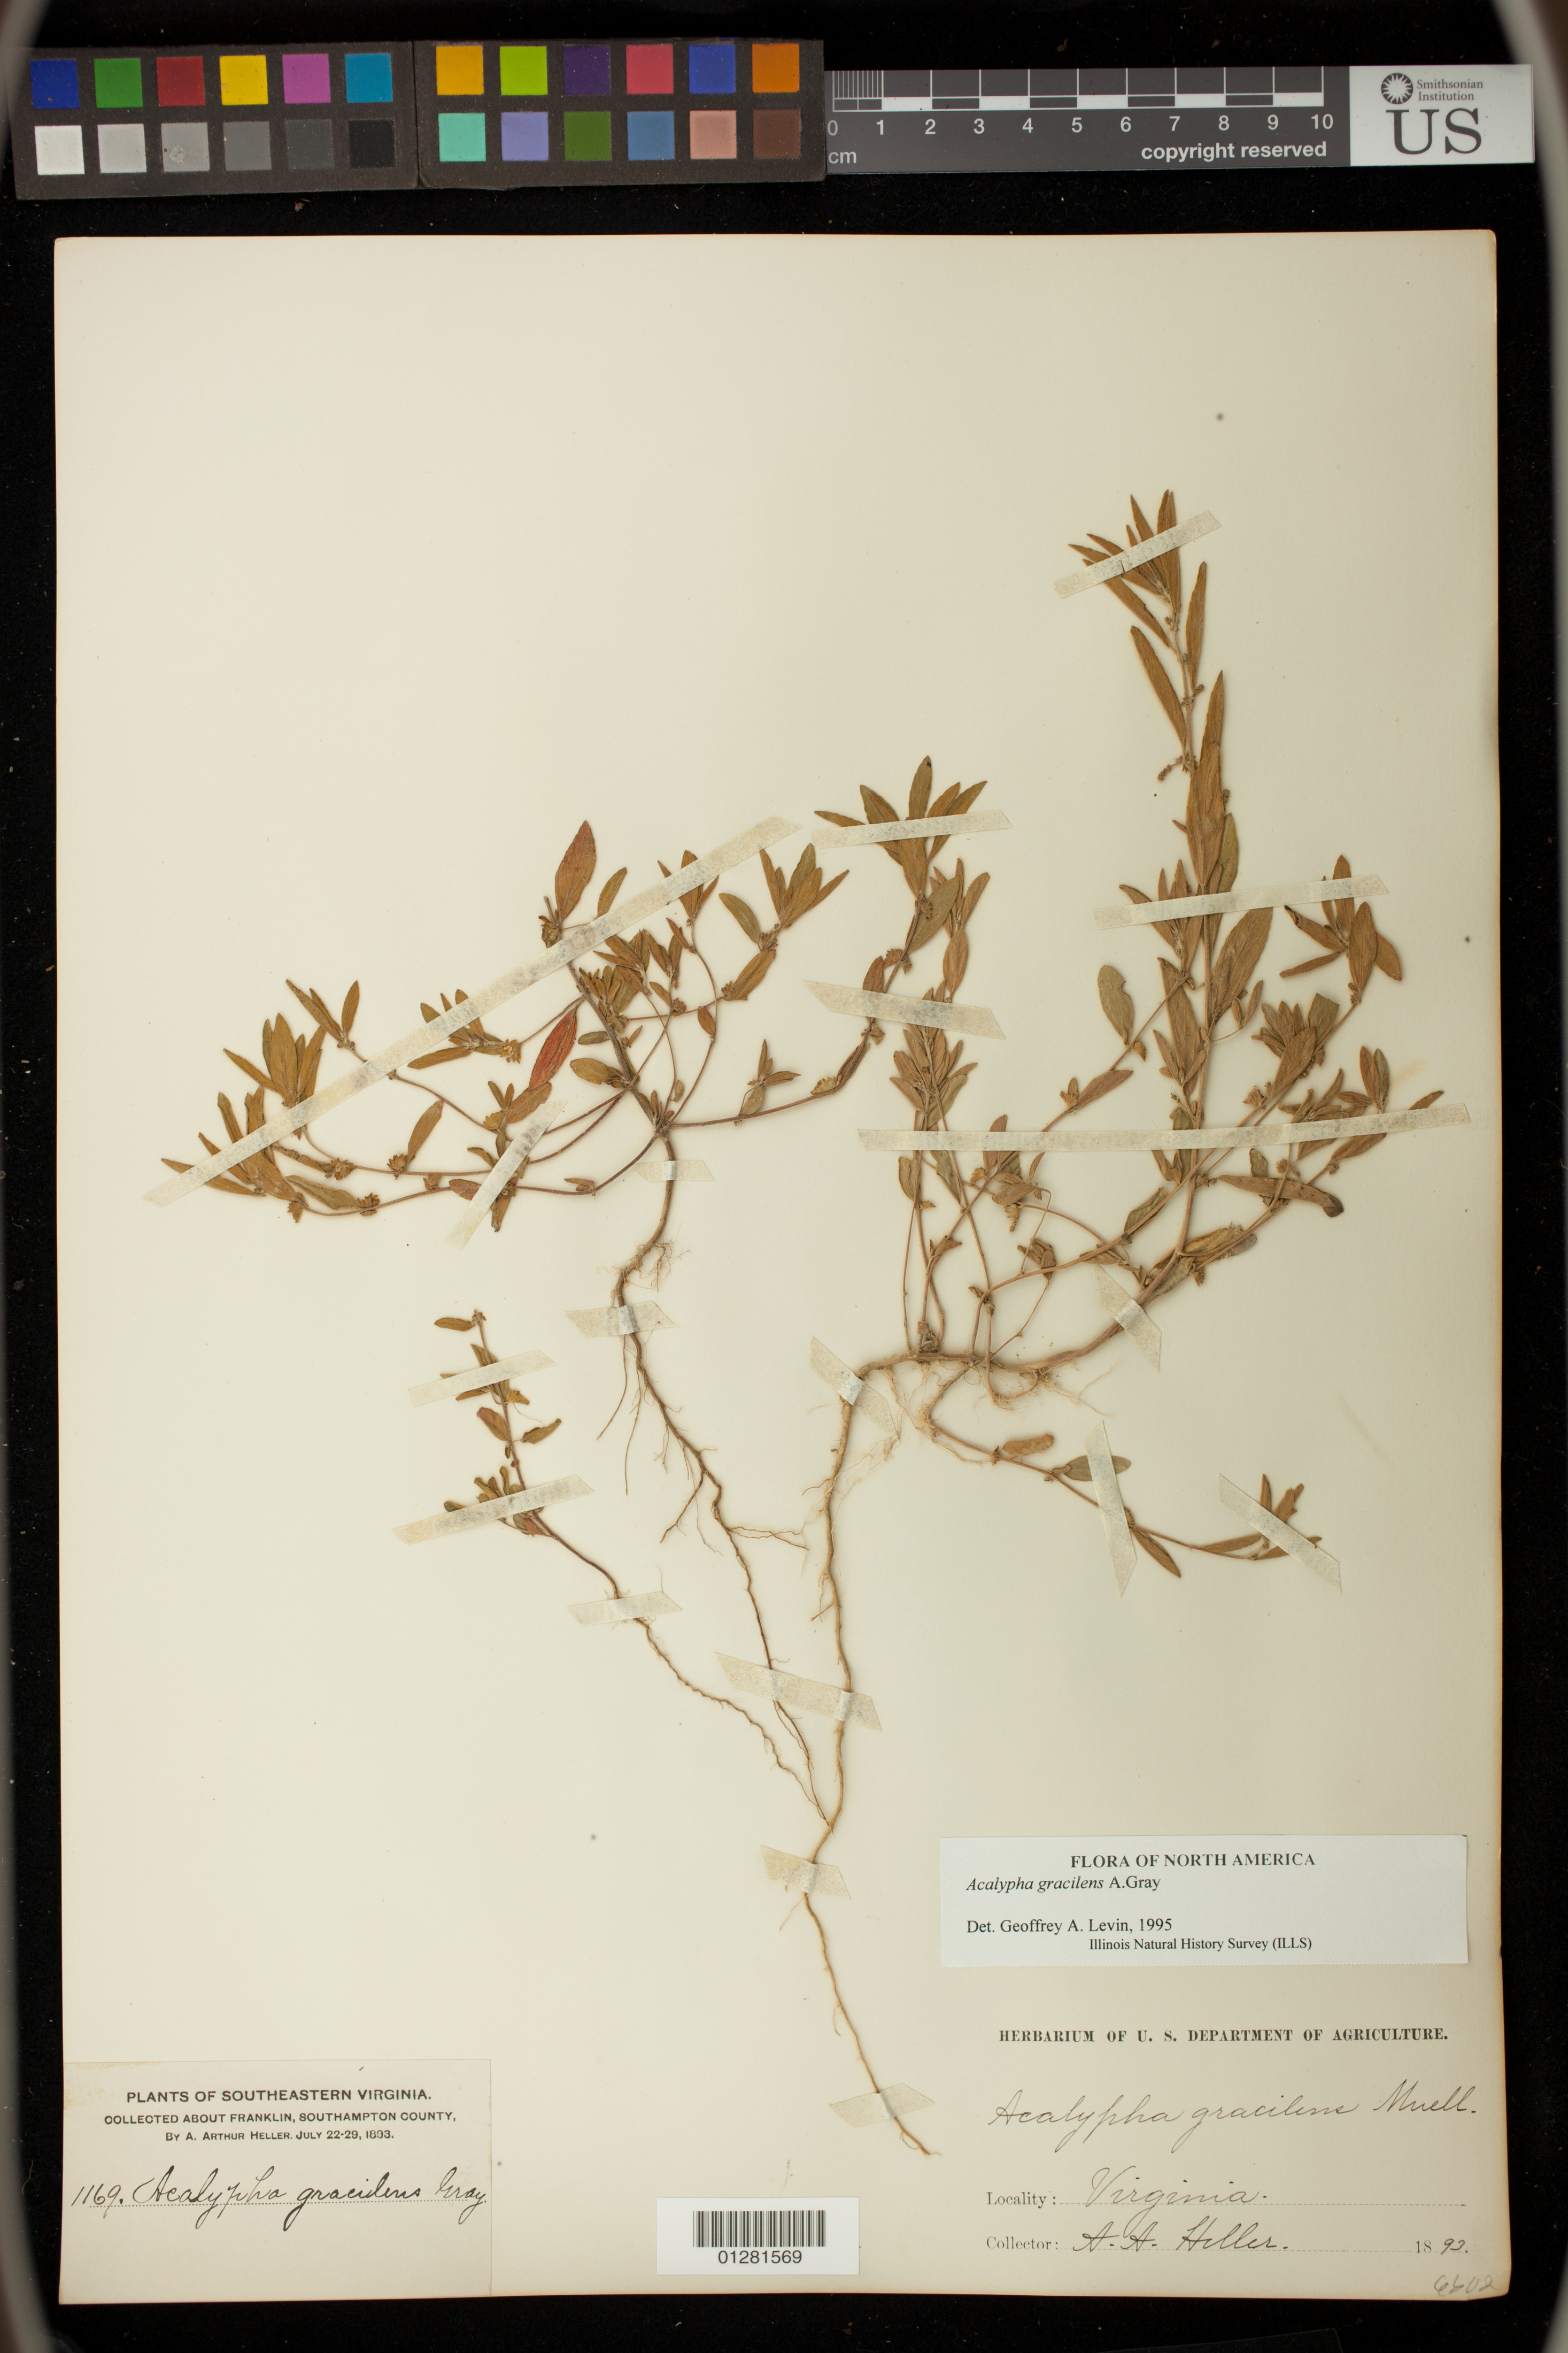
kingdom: Plantae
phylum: Tracheophyta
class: Magnoliopsida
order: Malpighiales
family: Euphorbiaceae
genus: Acalypha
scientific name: Acalypha gracilens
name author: A. Gray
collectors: A. A. Heller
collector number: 1169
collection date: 1893-07-22/1893-07-29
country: United States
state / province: Virginia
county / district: Southampton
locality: Franklin